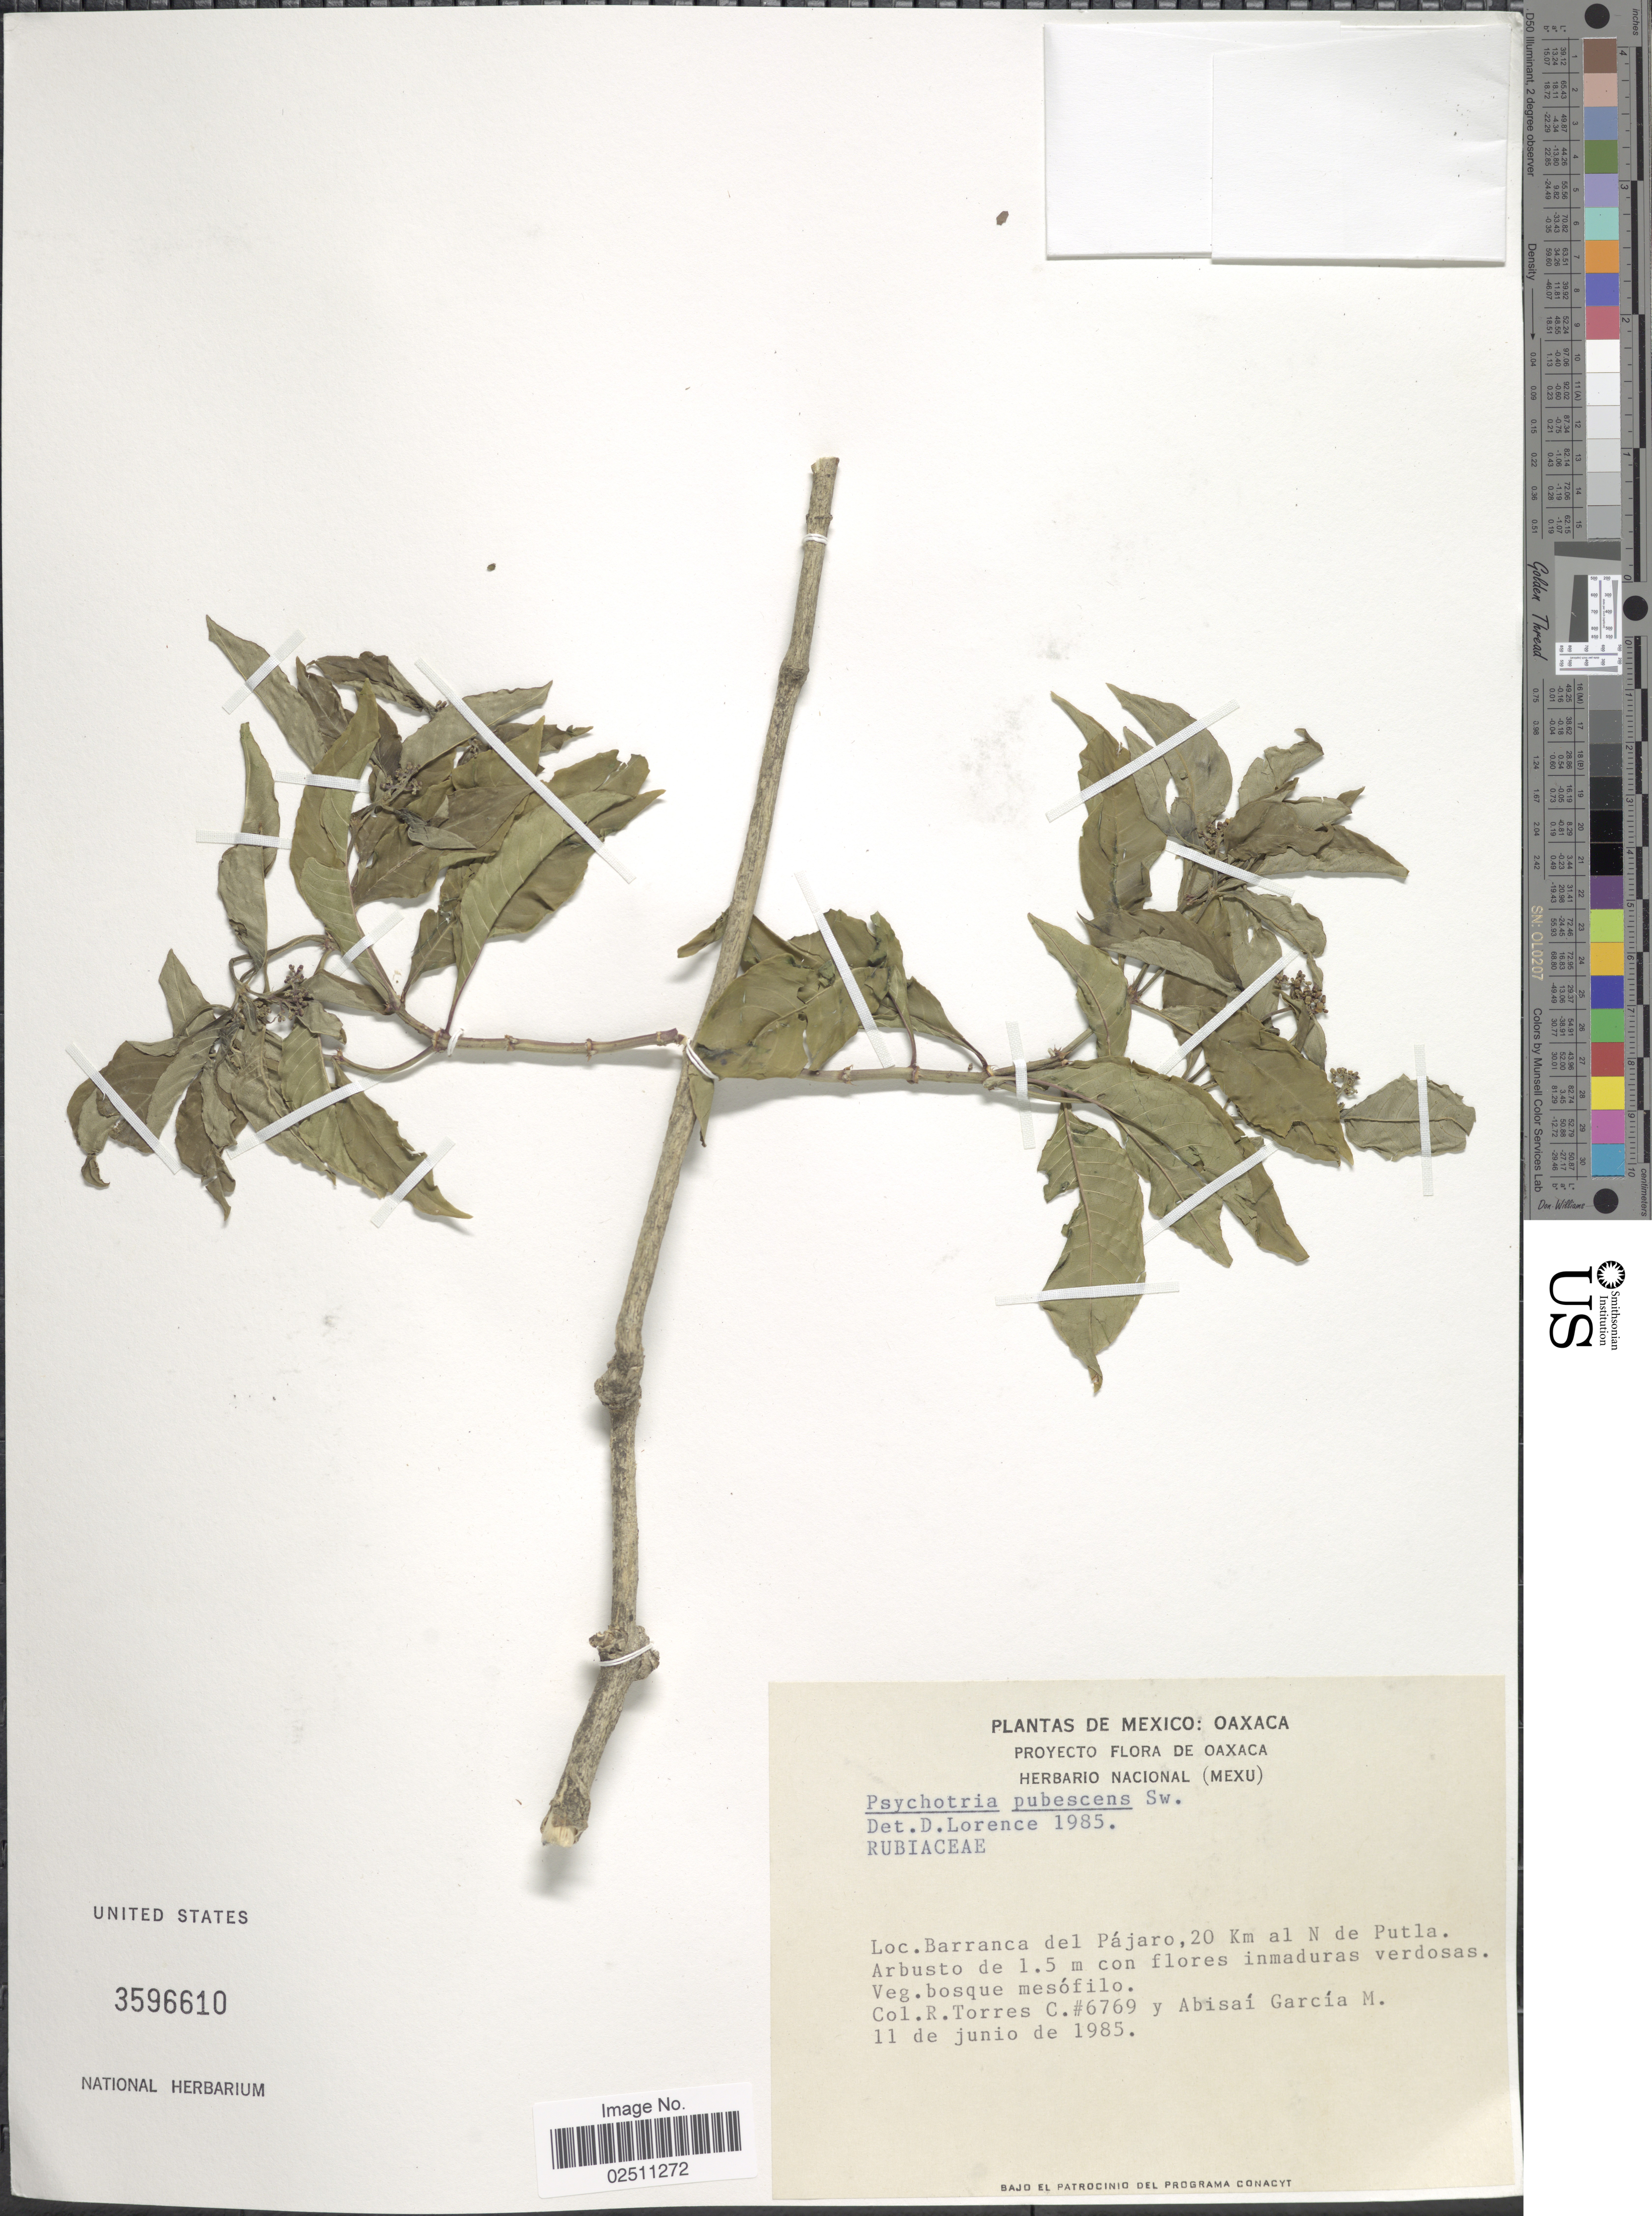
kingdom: Plantae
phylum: Tracheophyta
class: Magnoliopsida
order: Gentianales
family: Rubiaceae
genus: Psychotria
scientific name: Psychotria pubescens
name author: Sw.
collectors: R. Torres C. & A. García M.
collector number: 6769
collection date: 1985-06-11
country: Mexico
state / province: Oaxaca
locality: Barranca del Pajaro, 20 km al N de Putla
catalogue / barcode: US 3596610